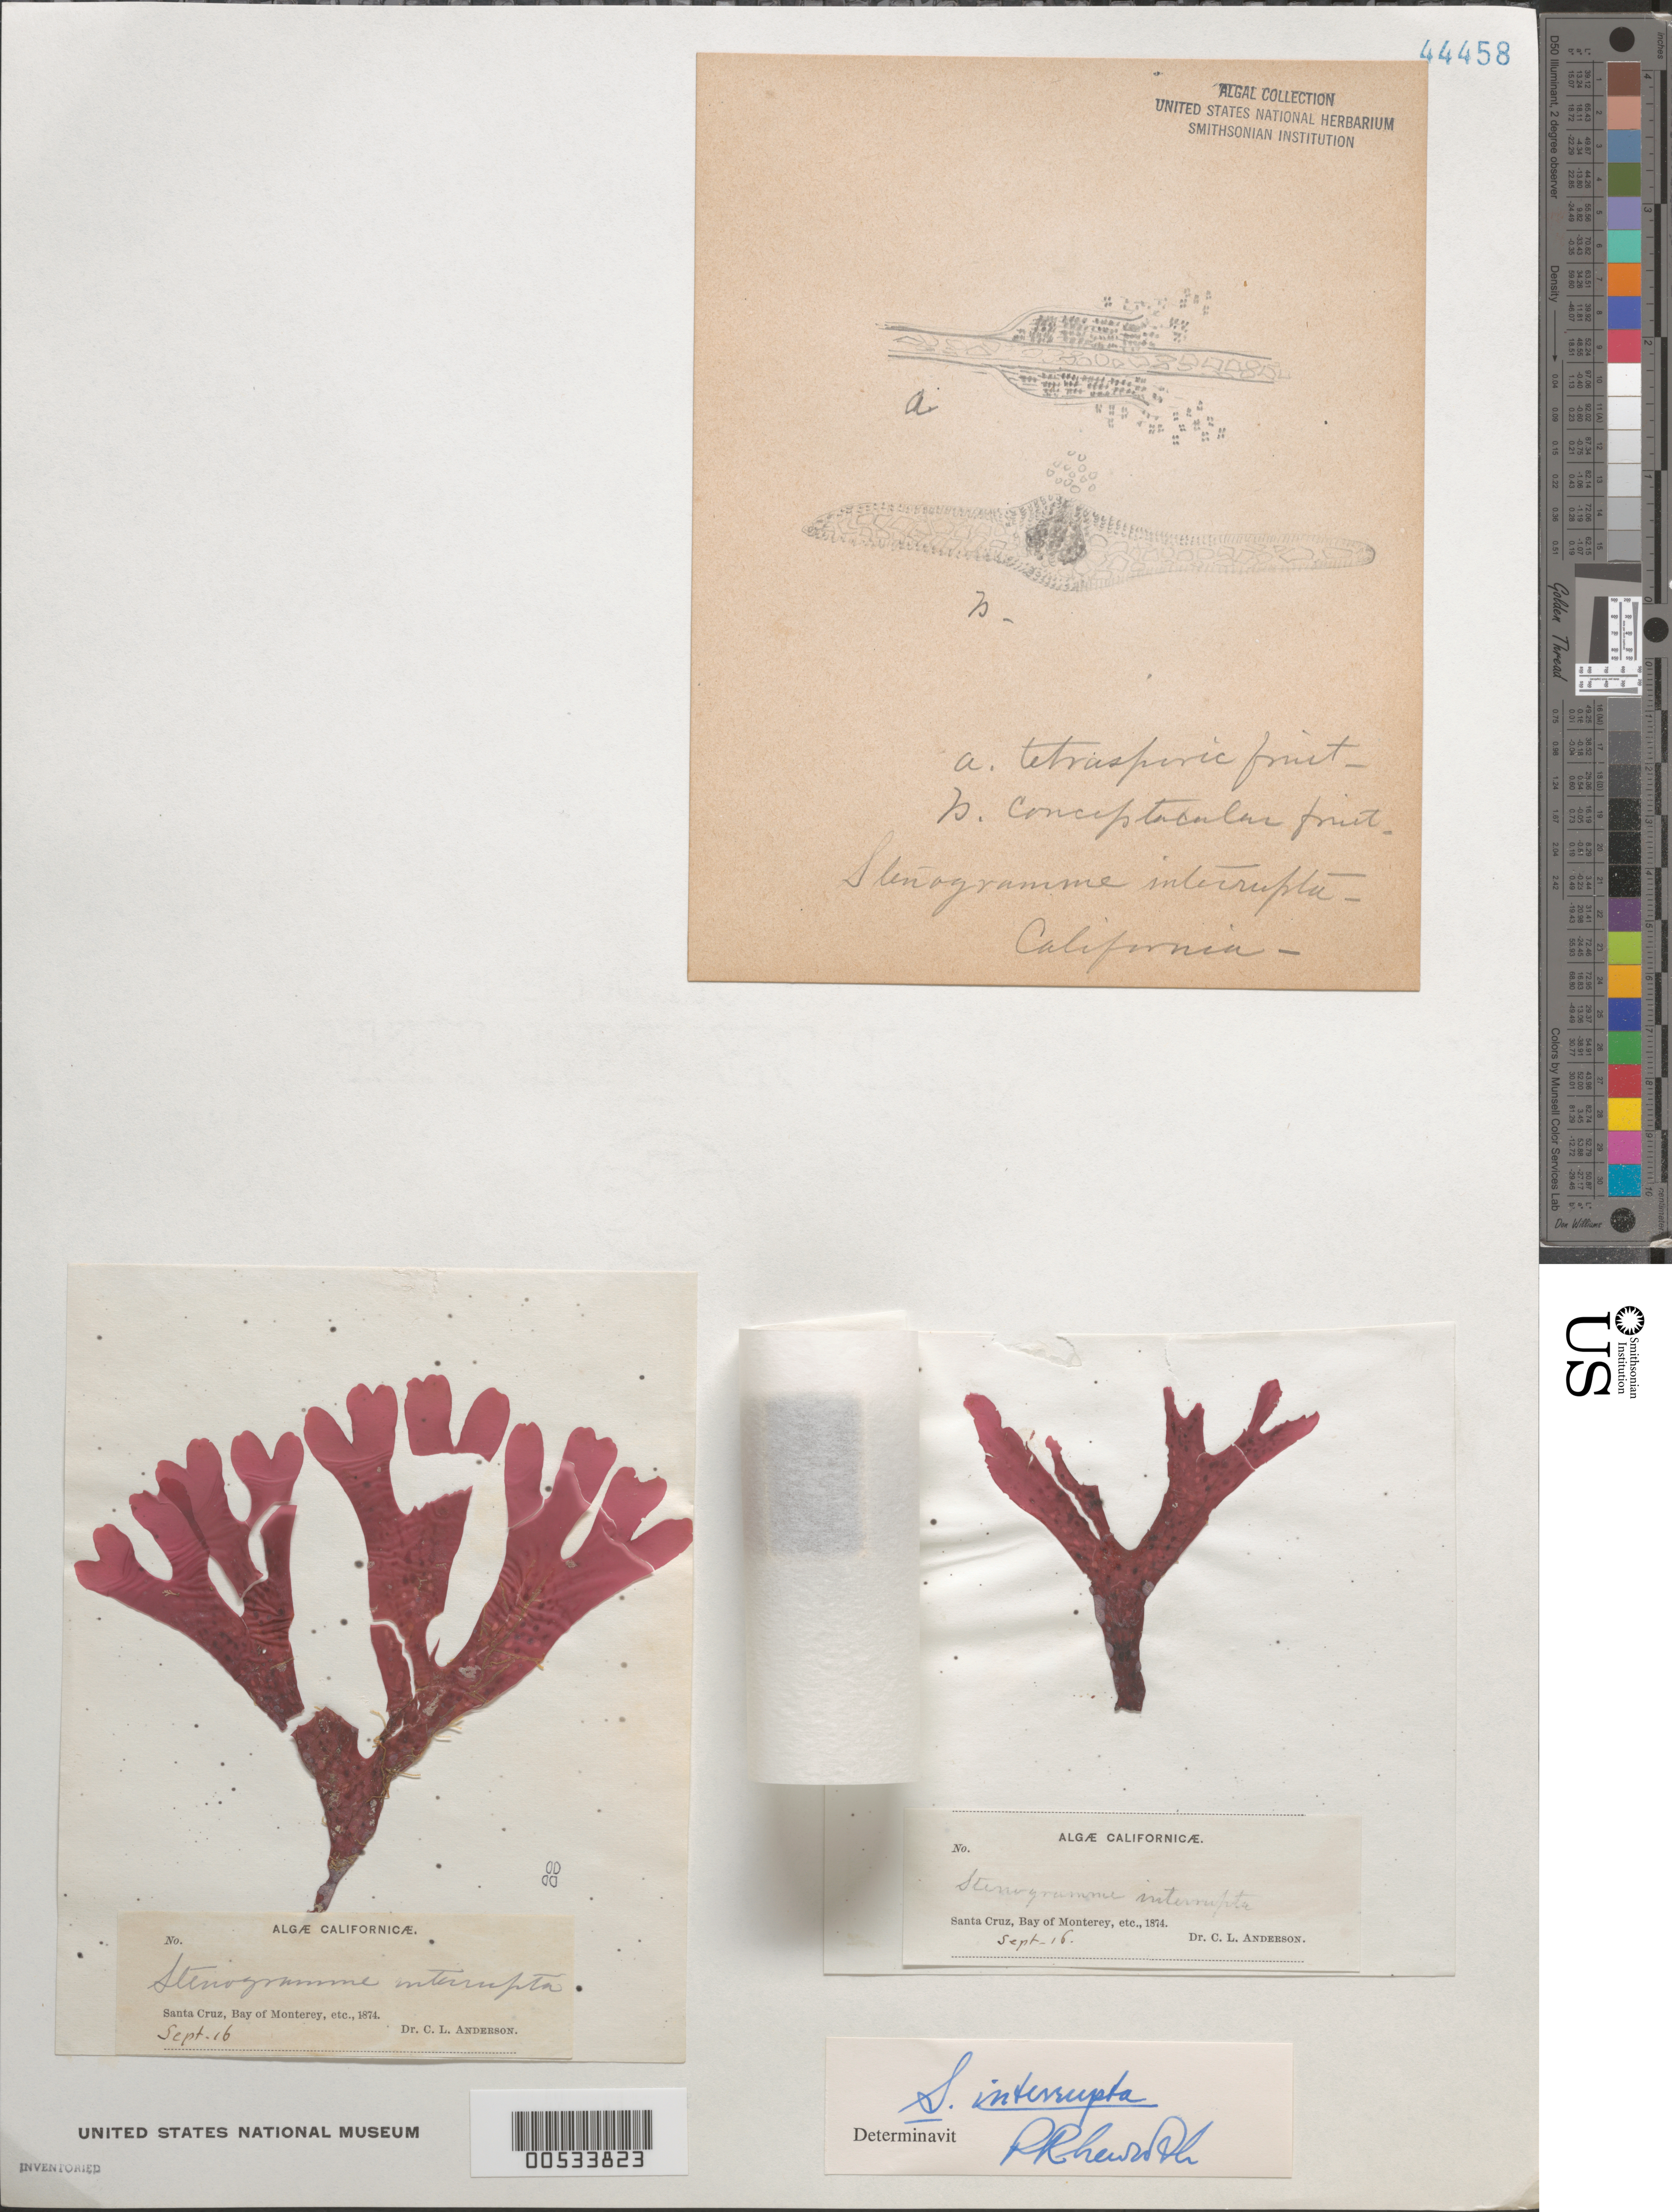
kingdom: Plantae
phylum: Rhodophyta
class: Florideophyceae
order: Gigartinales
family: Phyllophoraceae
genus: Stenogramma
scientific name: Stenogramma interruptum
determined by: Newroth, P. R.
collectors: C. L. Anderson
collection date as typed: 16 Sep 1874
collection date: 1874-09-16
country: United States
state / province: California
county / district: Santa Cruz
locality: Santa Cruz, Monterey Bay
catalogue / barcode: US 44458